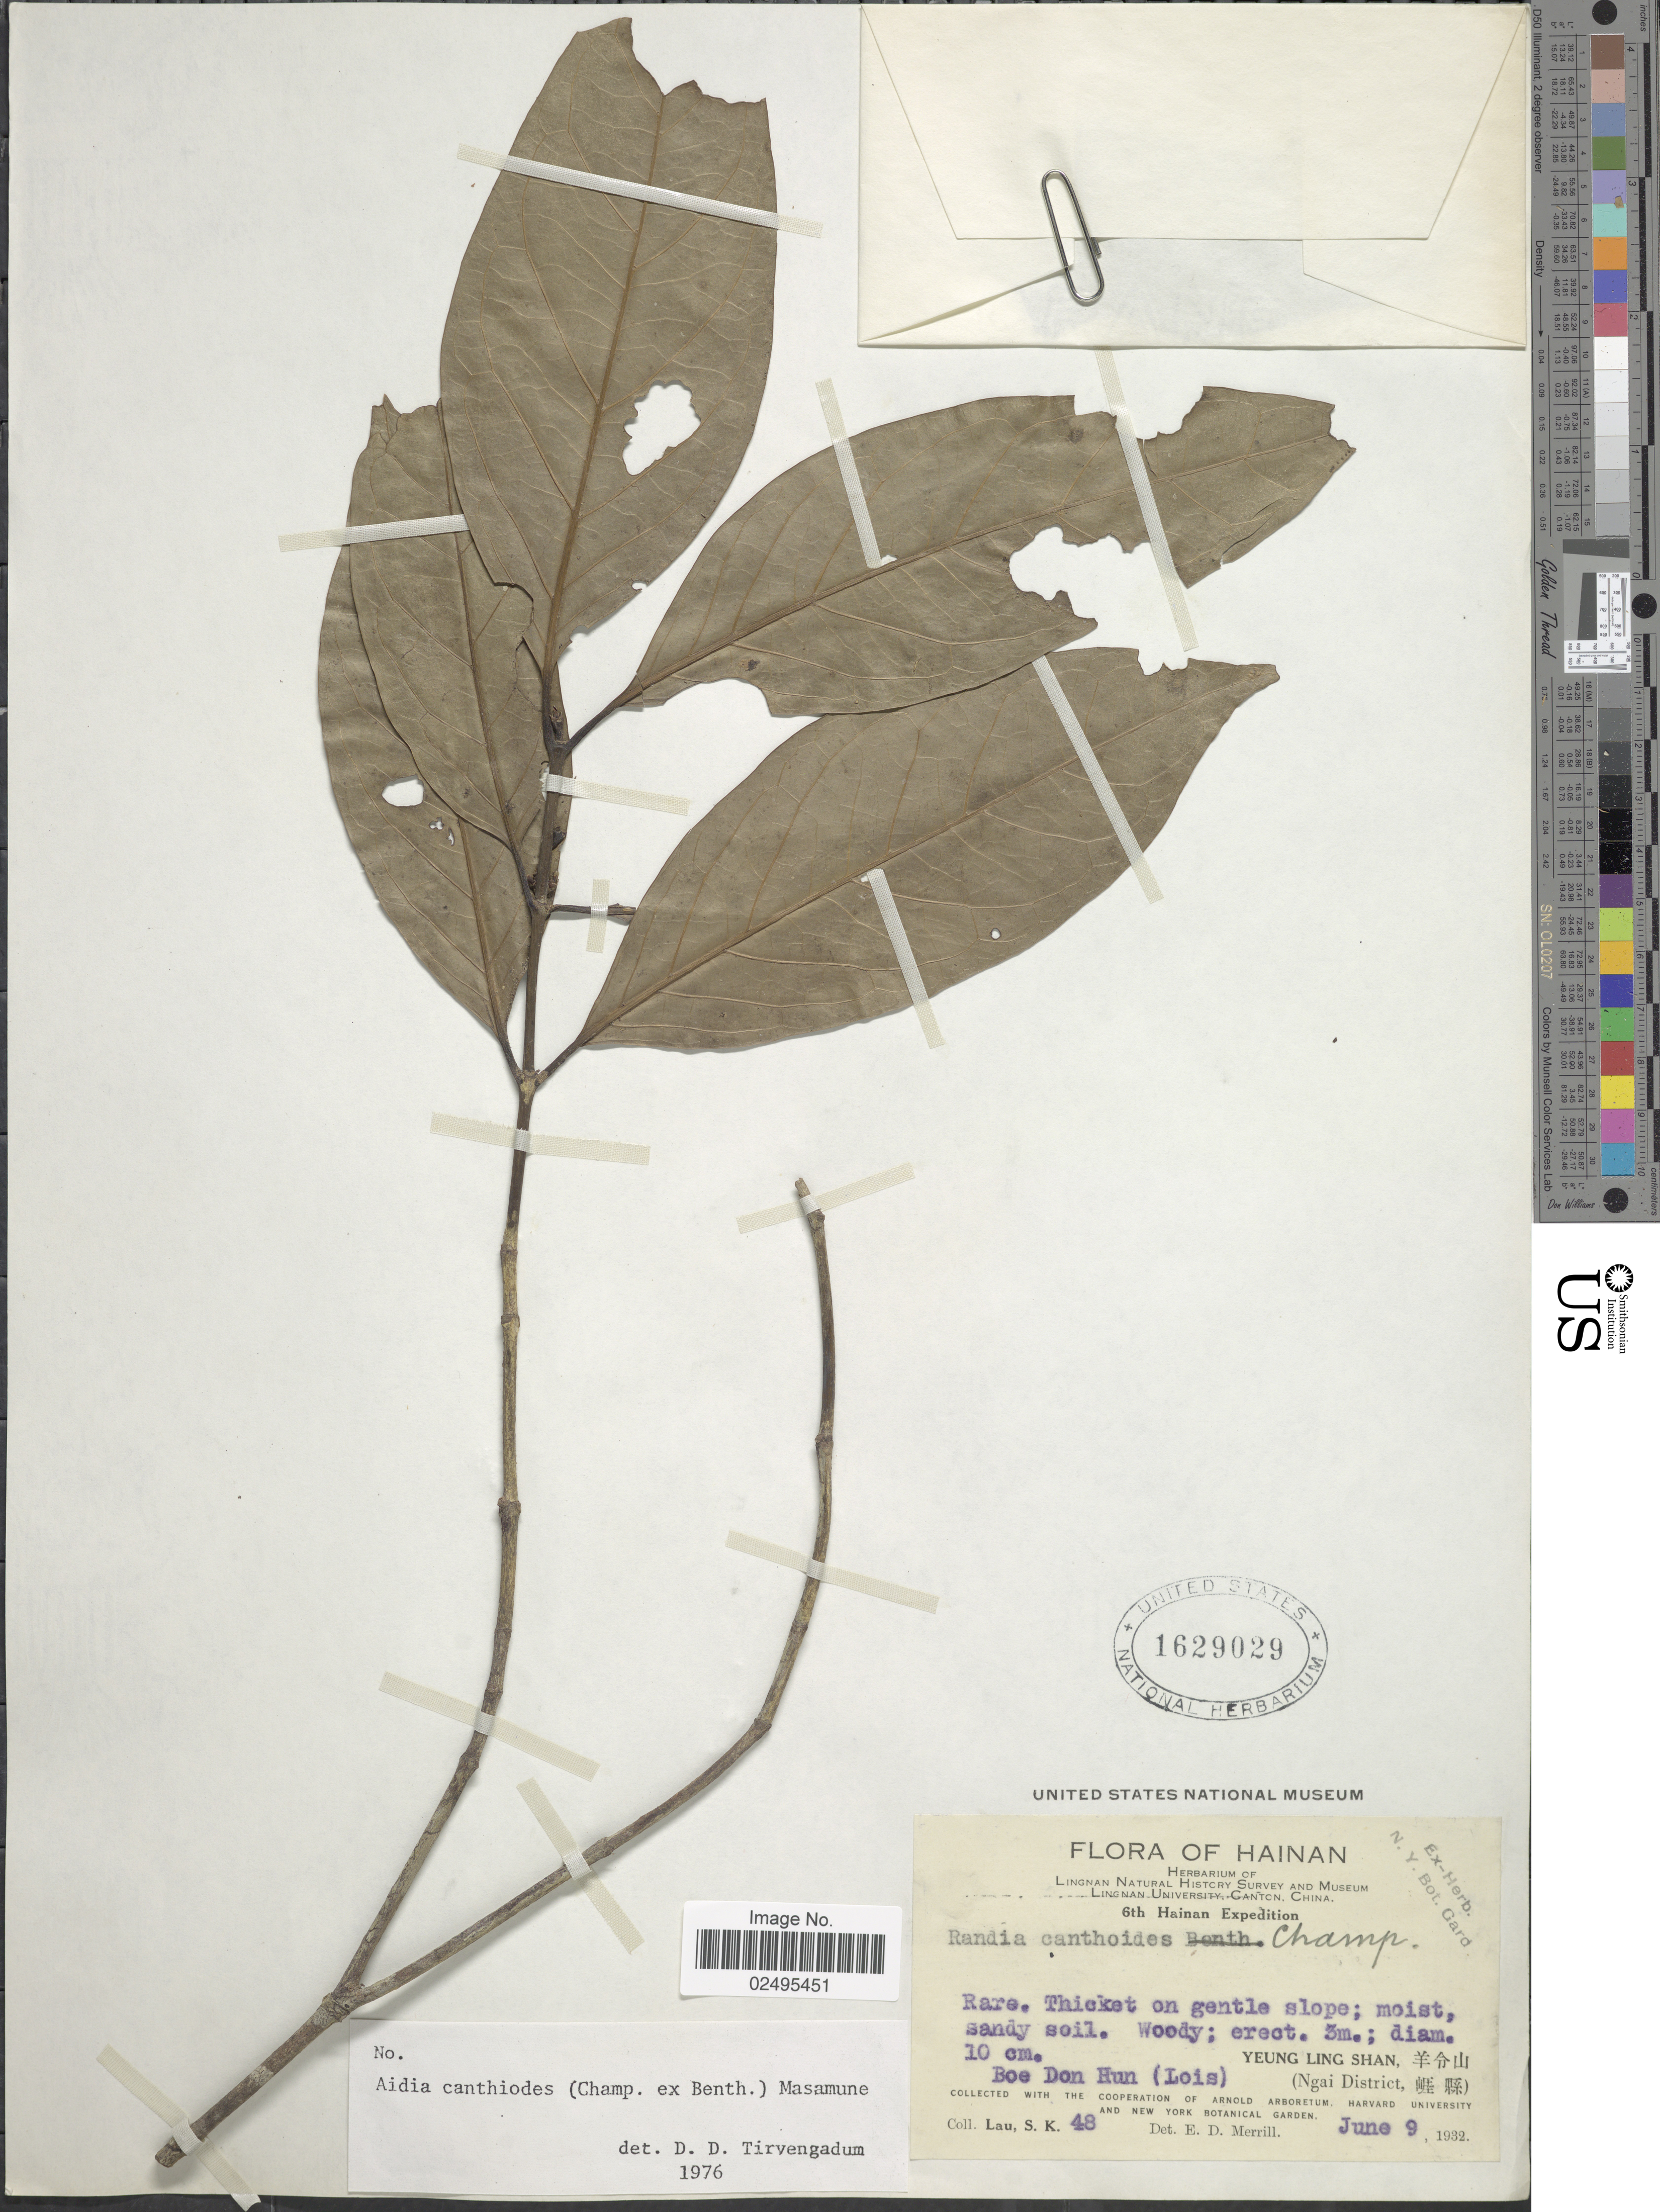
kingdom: Plantae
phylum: Tracheophyta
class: Magnoliopsida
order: Gentianales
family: Rubiaceae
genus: Aidia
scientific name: Aidia canthioides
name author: (Champ. ex Benth.) Masam.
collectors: S. K. Lau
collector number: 48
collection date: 1932-06-09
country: China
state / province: Hainan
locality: Yeung Ling Shan (Ngai District) Boe Don Hun (Lois)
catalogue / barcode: US 1629029